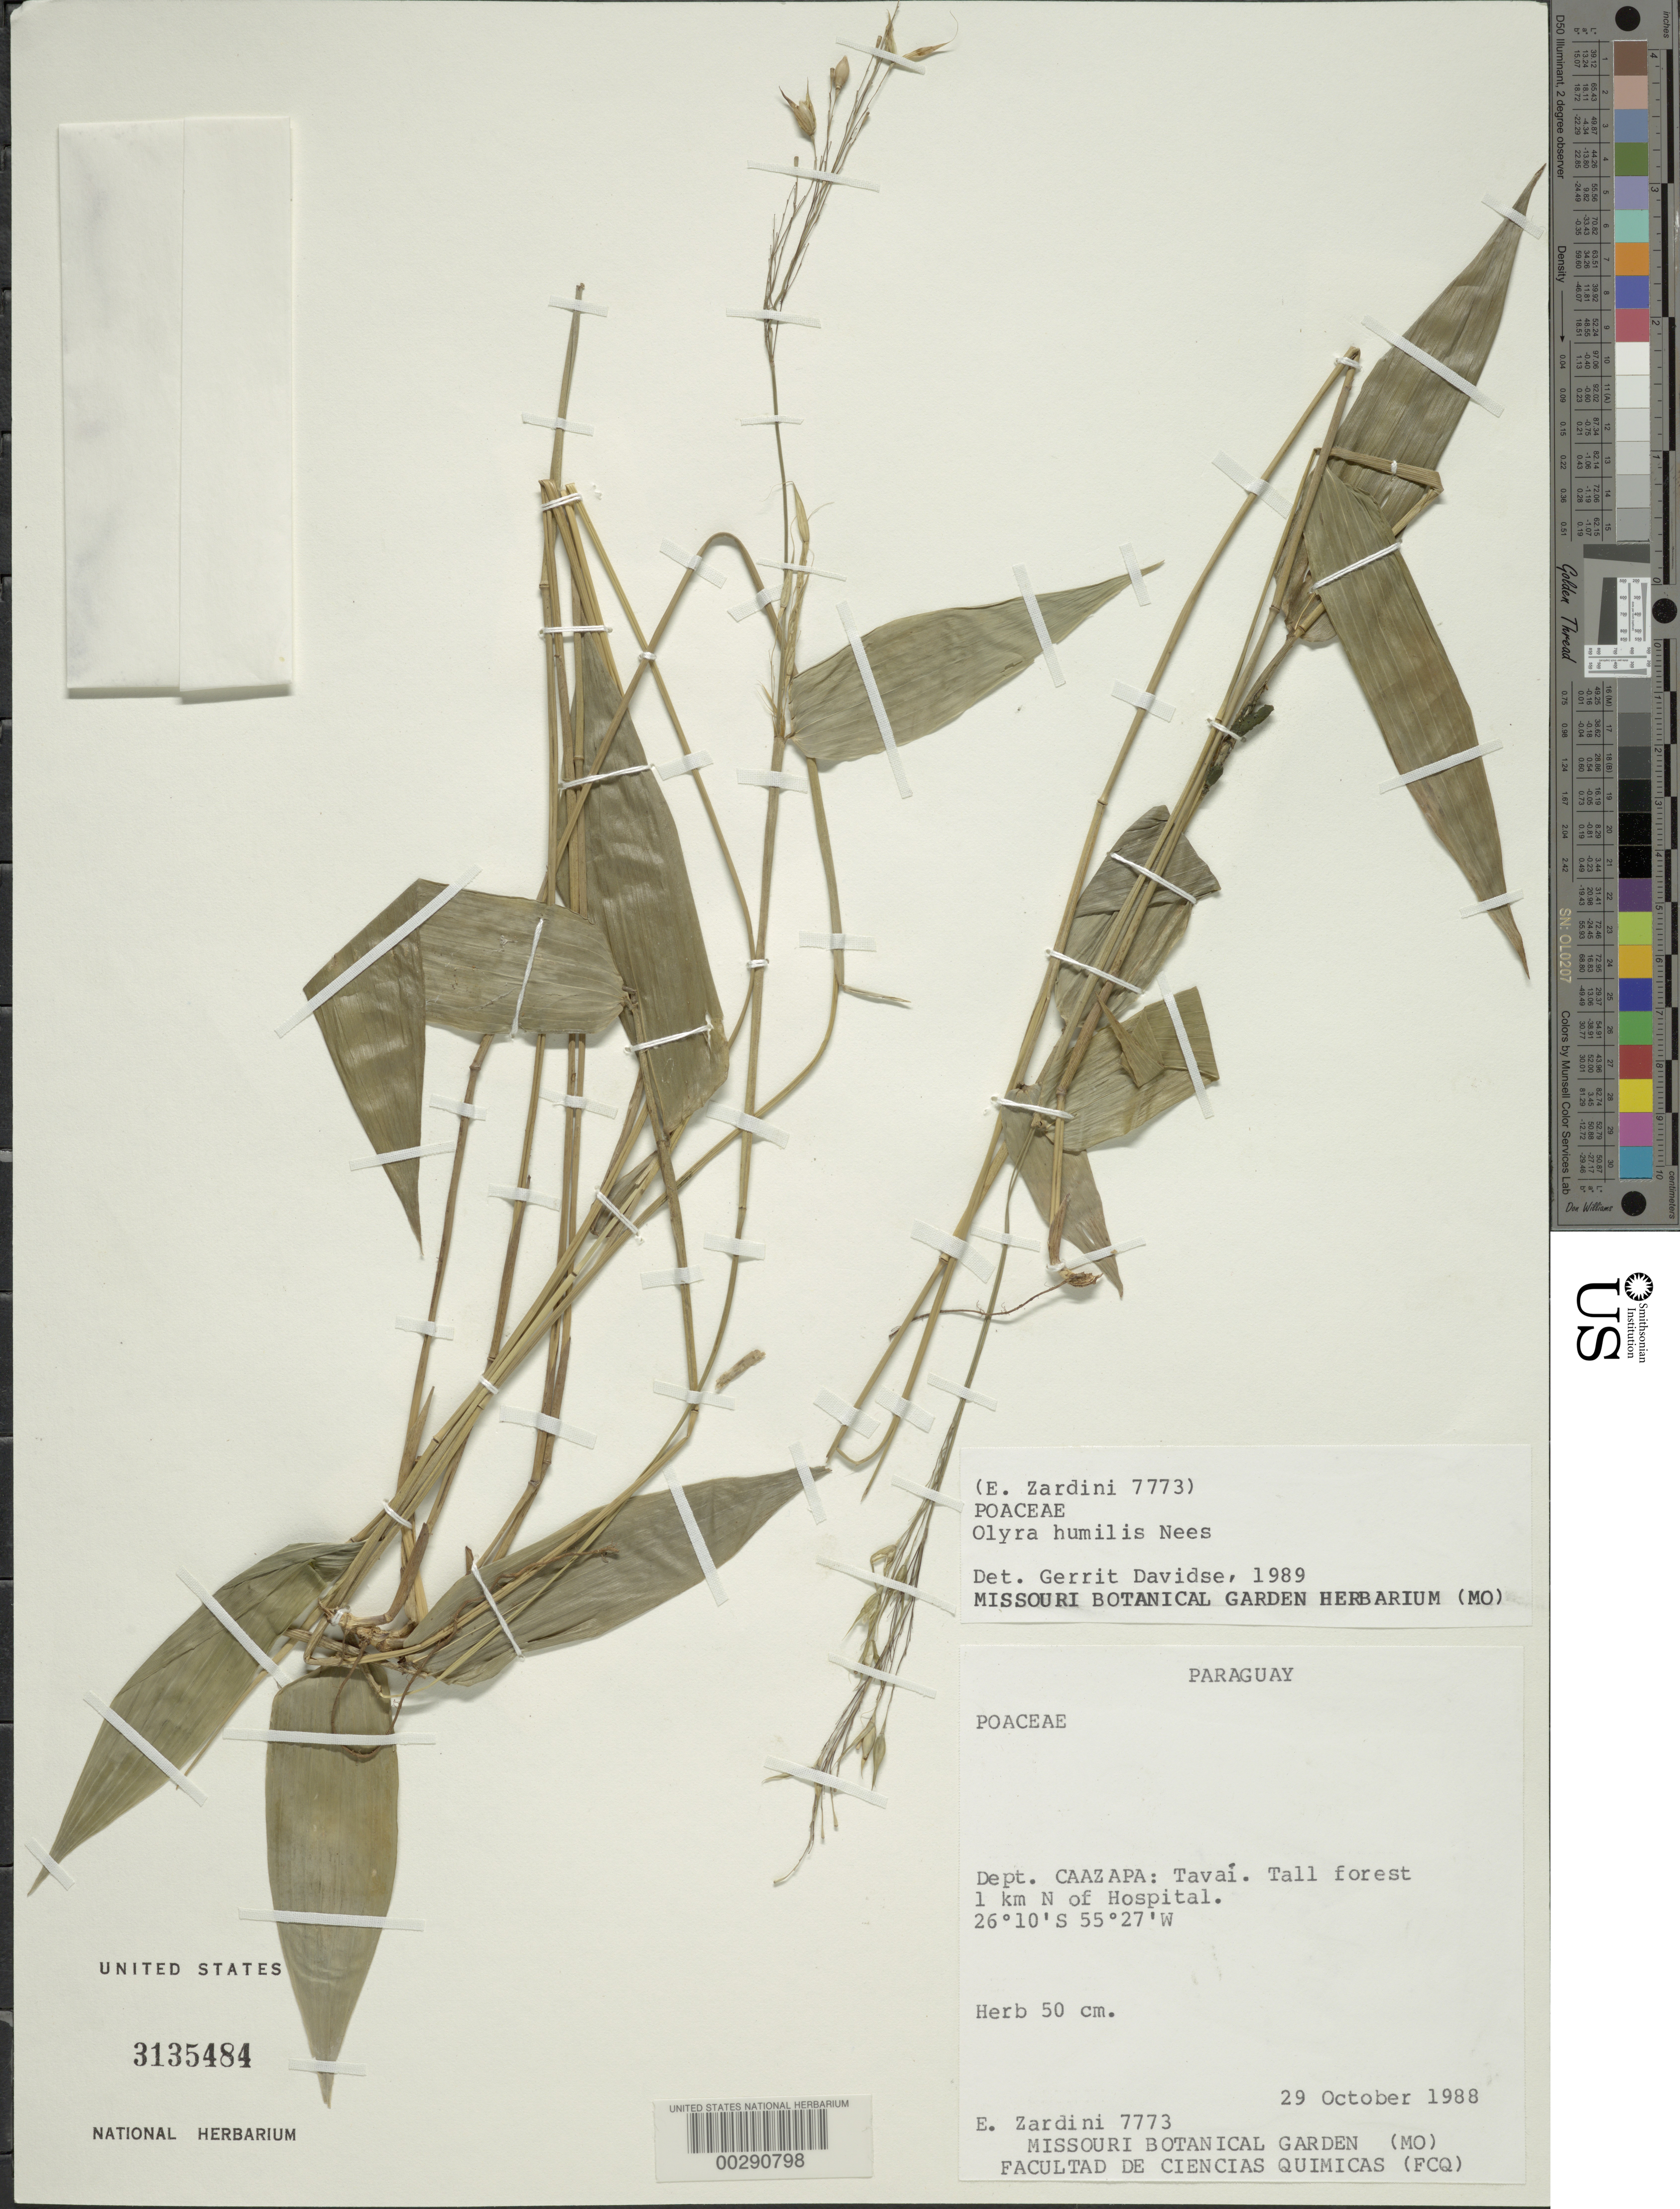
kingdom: Plantae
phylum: Tracheophyta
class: Liliopsida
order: Poales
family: Poaceae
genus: Olyra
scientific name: Olyra humilis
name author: Nees in Mart.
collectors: E. M. Zardini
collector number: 7773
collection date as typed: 29 Oct 1988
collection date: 1988-10-29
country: Paraguay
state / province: Caazapá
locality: Tavai, 1 km n of hospital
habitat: Tall forest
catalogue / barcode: US 3135484